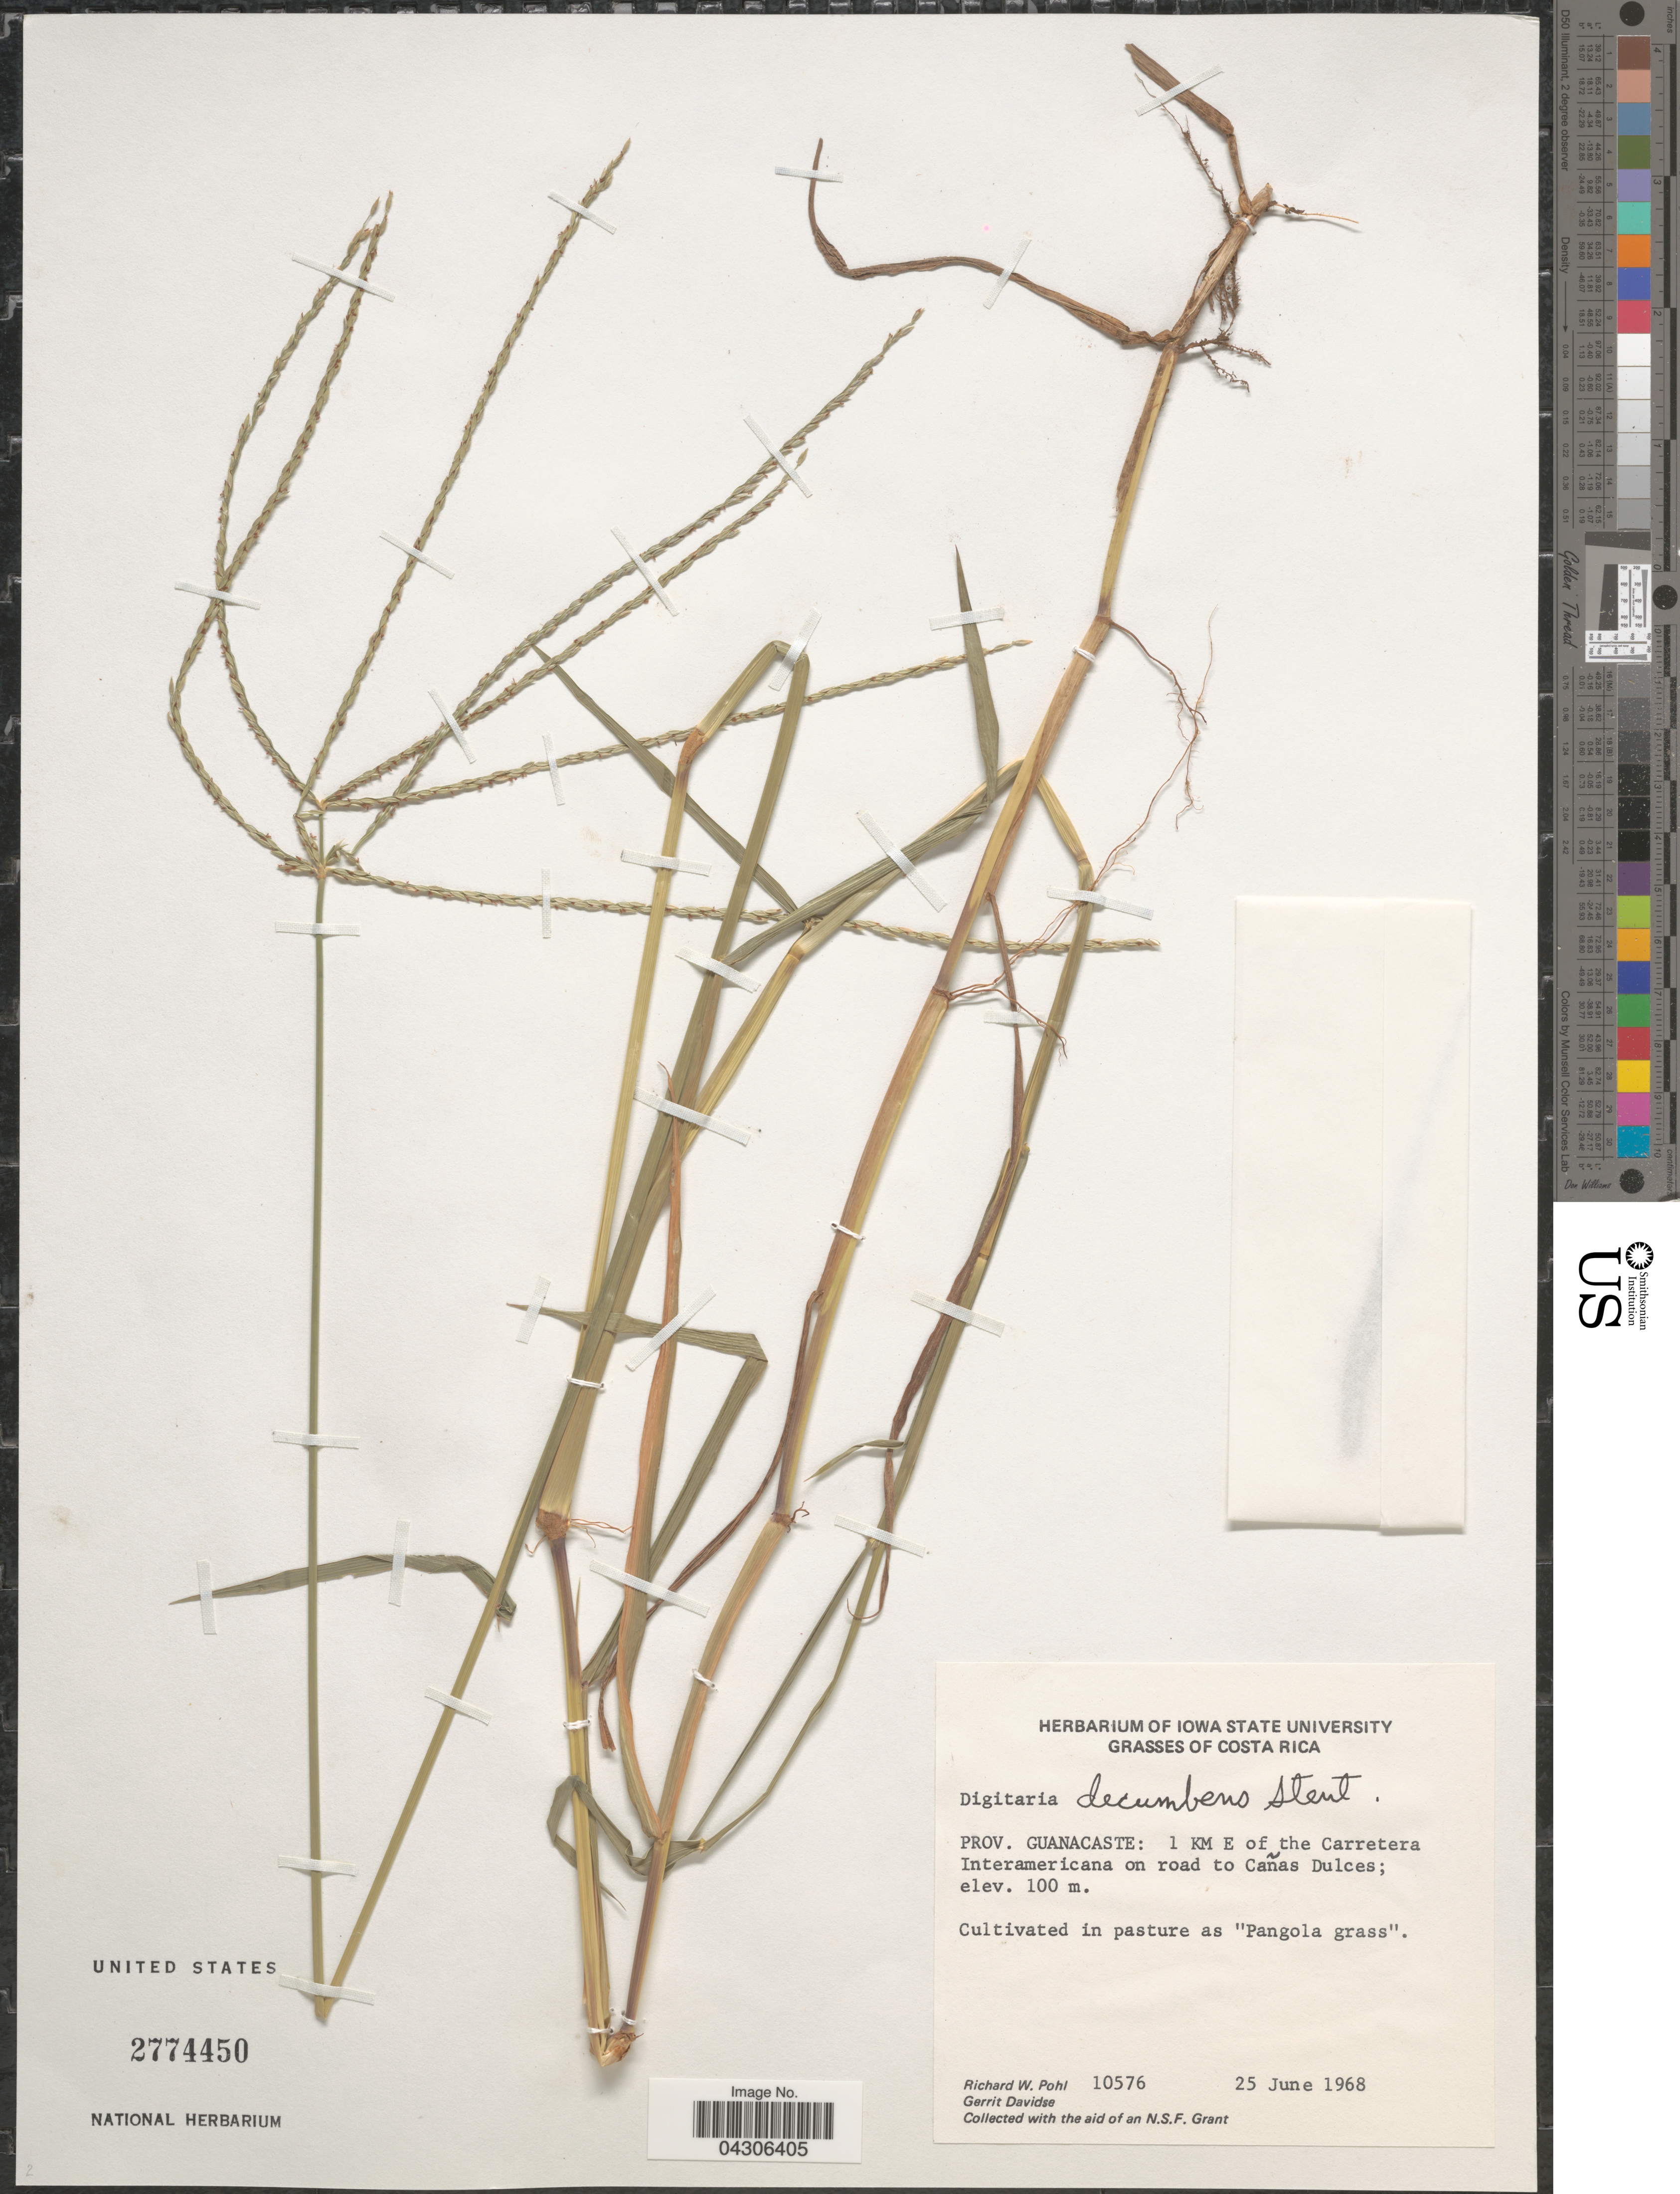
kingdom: Plantae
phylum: Tracheophyta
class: Liliopsida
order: Poales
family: Poaceae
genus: Digitaria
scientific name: Digitaria decumbens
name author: Stent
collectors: R. W. Pohl & G. Davidse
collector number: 10576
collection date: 1968-06-25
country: Costa Rica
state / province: Guanacaste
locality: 1 Km E of the Carretera Interamericana on road to Cañas Dulces.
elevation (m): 100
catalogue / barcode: US 2774450